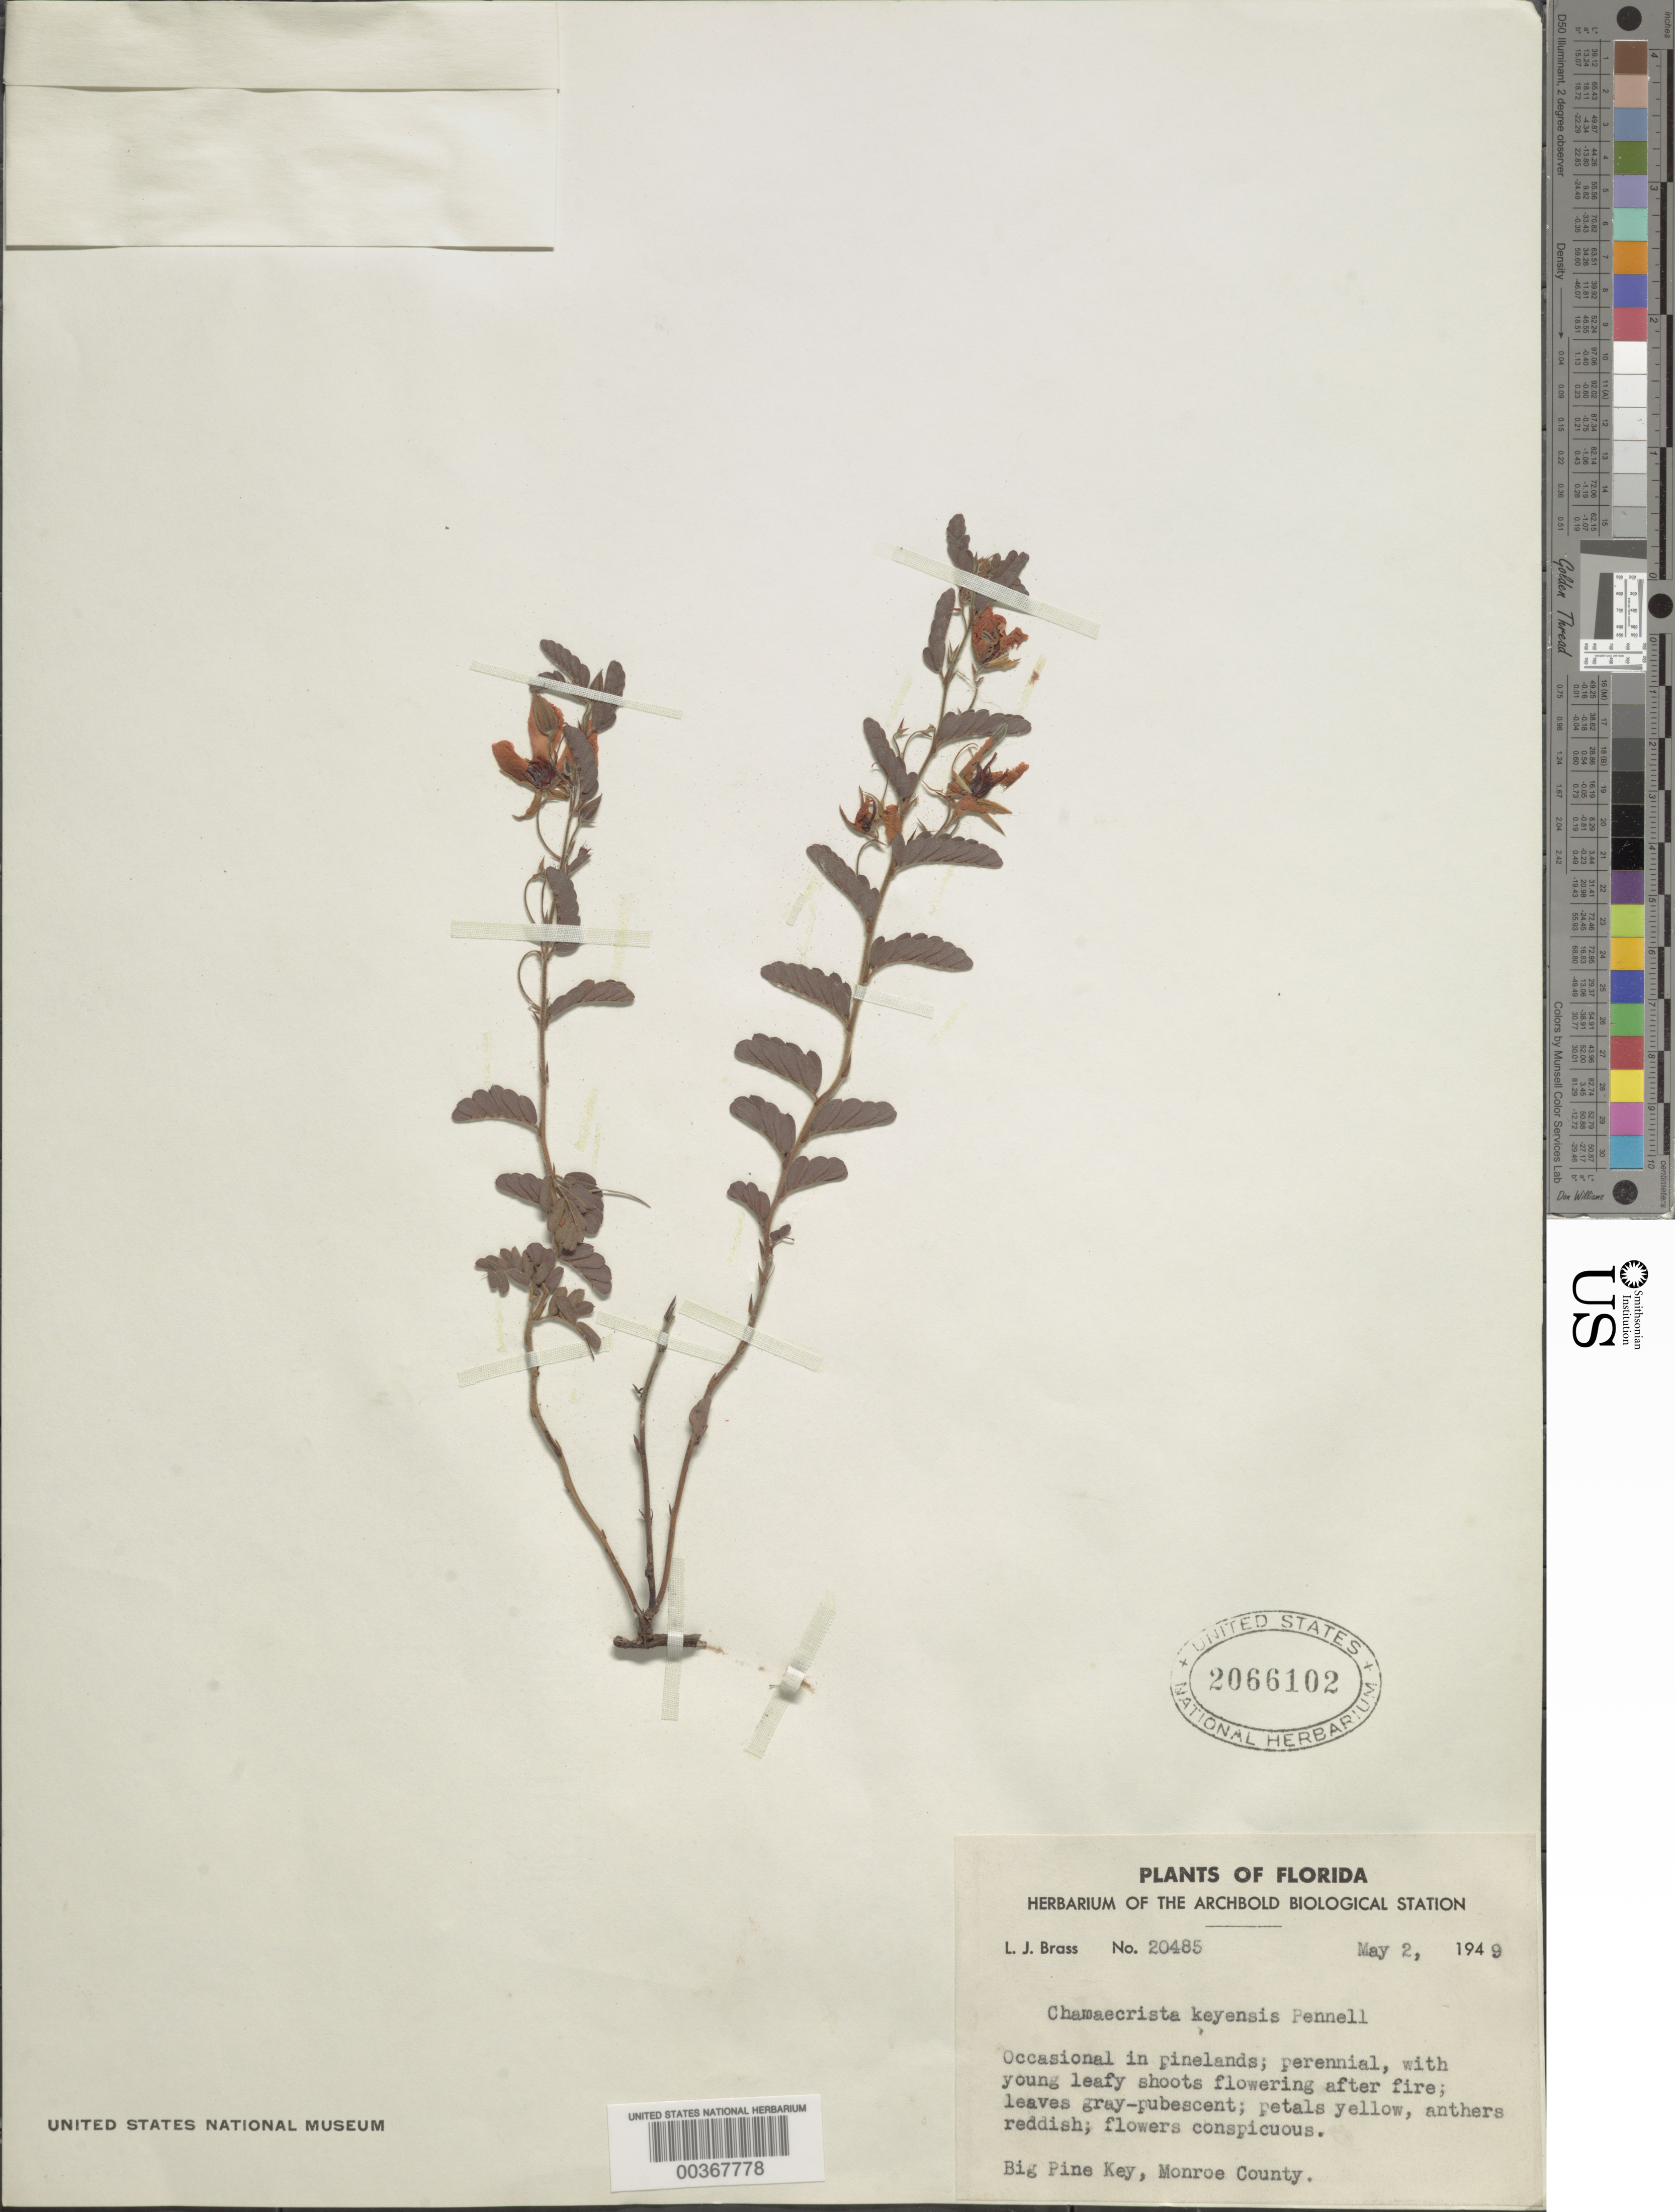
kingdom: Plantae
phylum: Tracheophyta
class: Magnoliopsida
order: Fabales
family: Fabaceae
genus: Chamaecrista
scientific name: Chamaecrista lineata var. keyensis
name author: (Pennell) H.S. Irwin & Barneby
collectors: L. J. Brass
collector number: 20485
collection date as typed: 02 May 1949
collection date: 1949-05-02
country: United States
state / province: Florida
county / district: Monroe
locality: Big pine key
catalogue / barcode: US 2066102